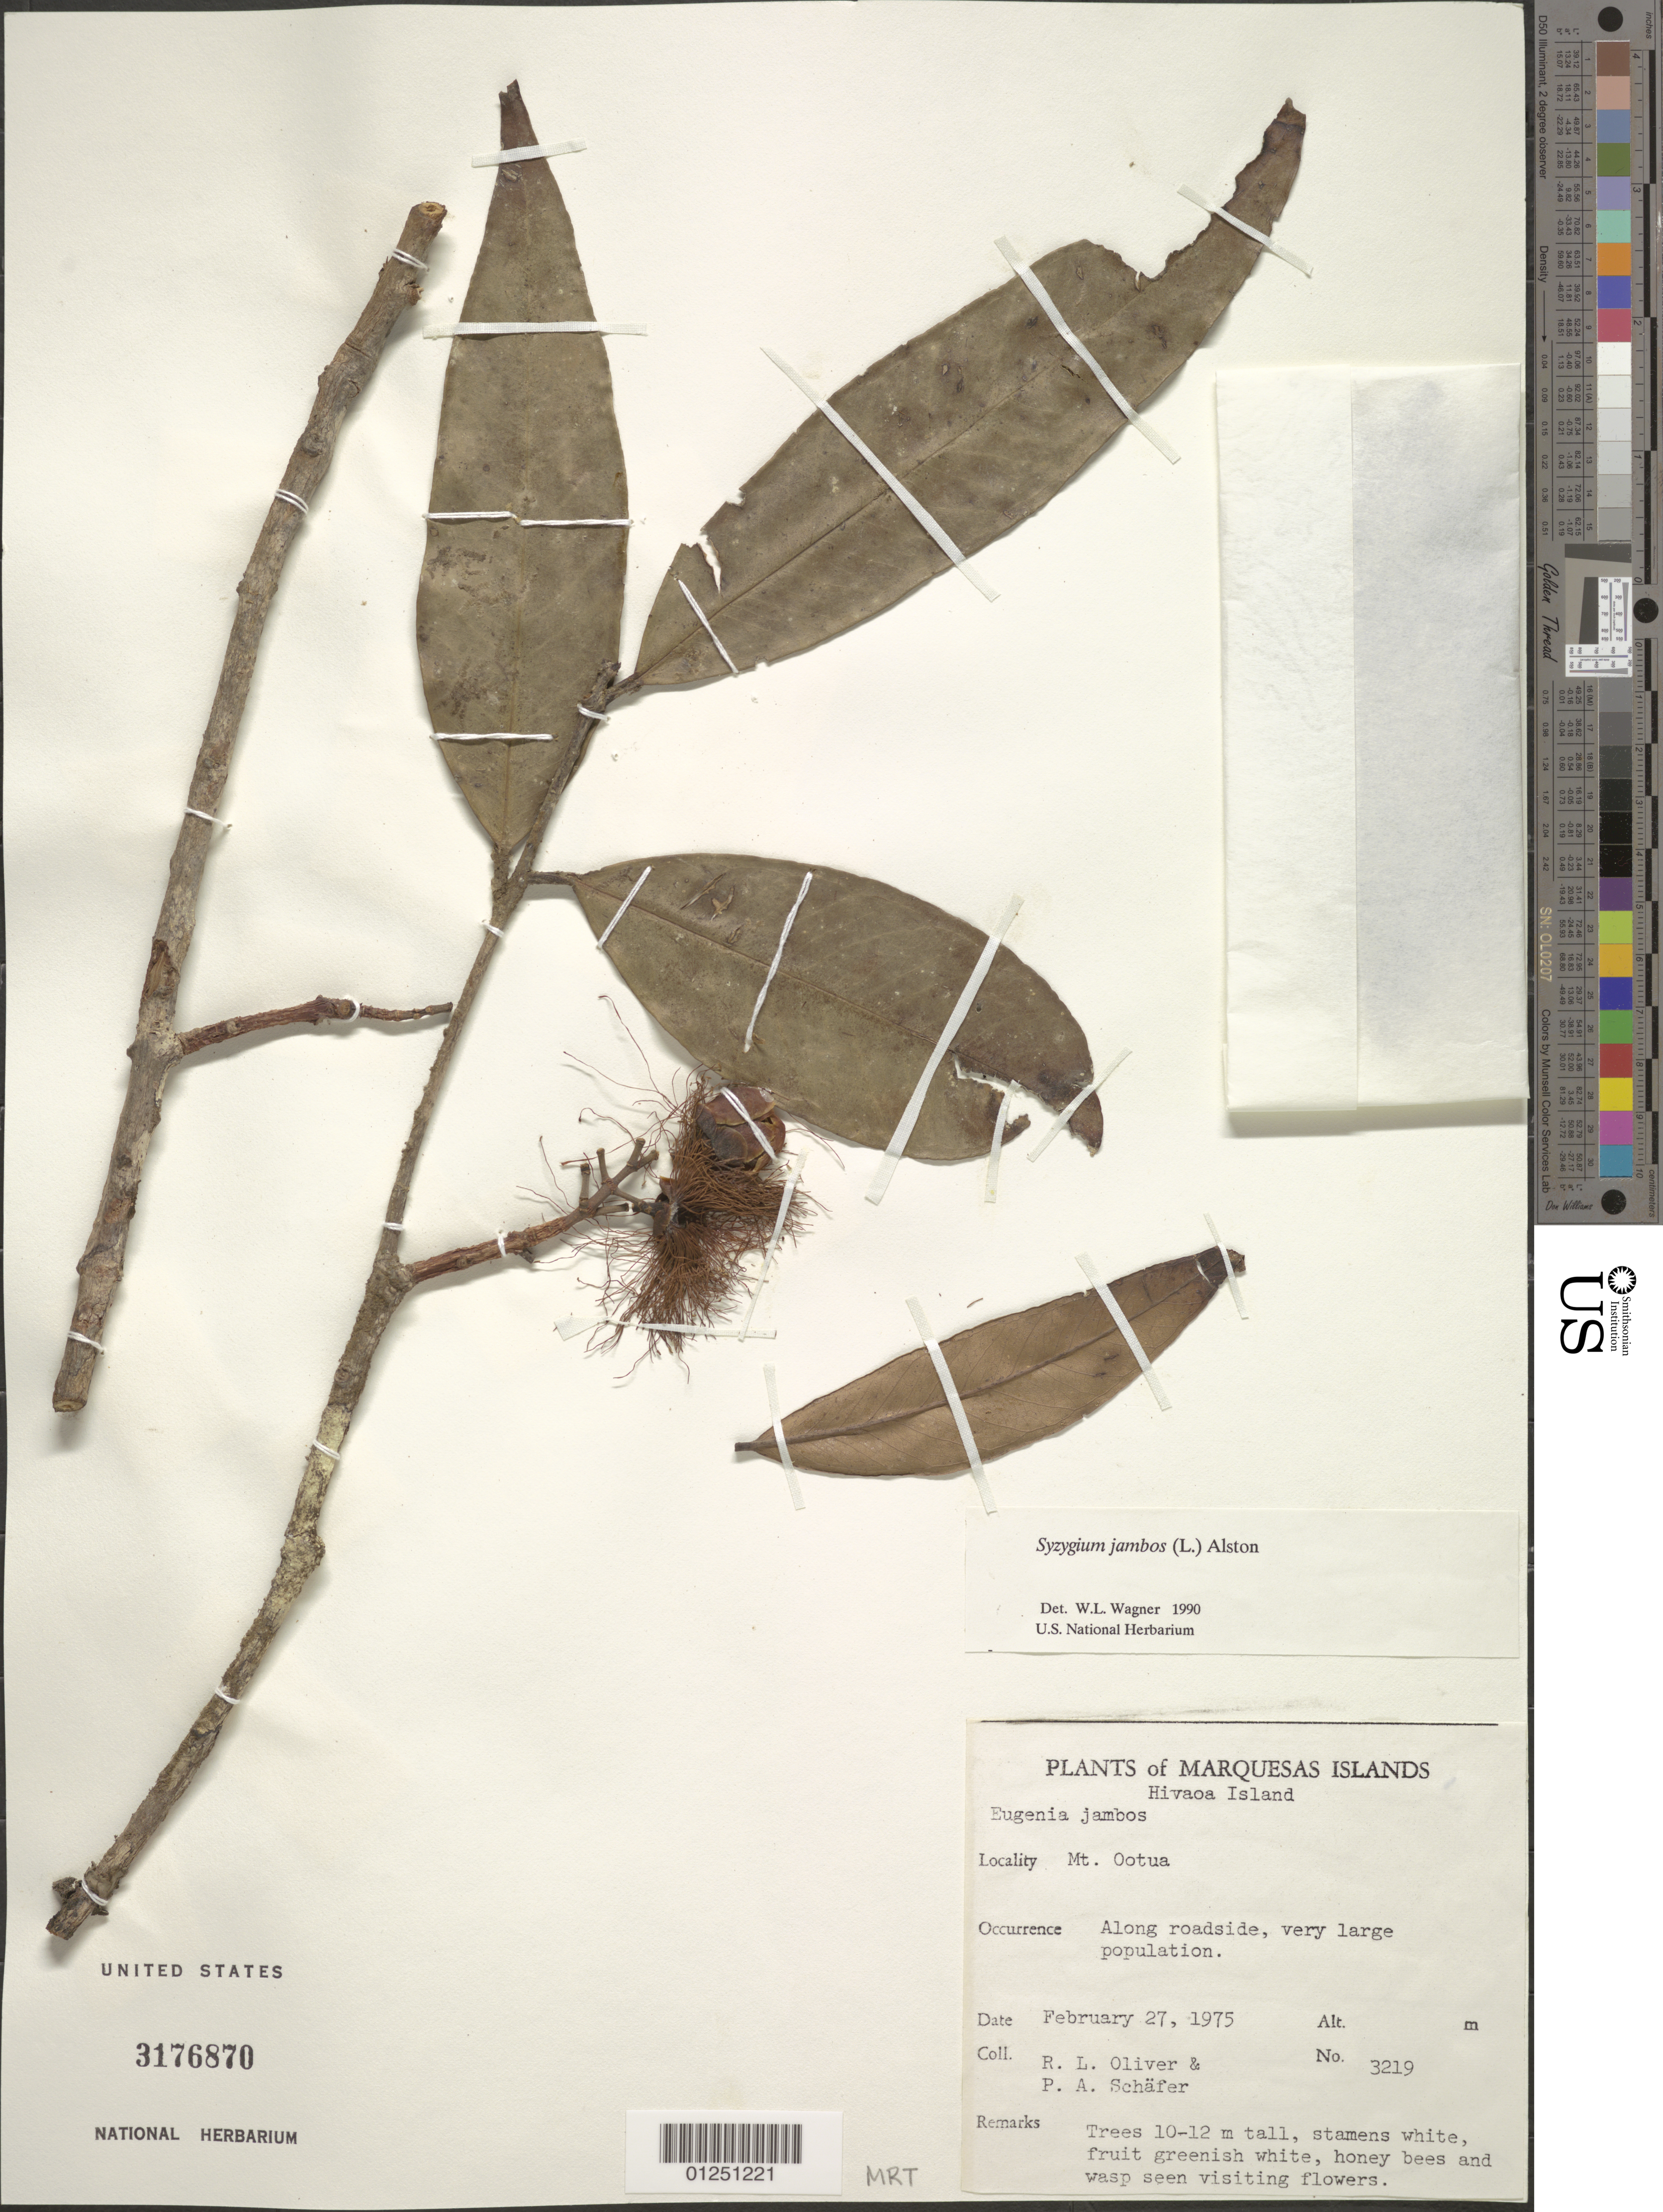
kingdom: Plantae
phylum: Tracheophyta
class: Magnoliopsida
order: Myrtales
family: Myrtaceae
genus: Syzygium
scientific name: Syzygium jambos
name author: (L.) Alston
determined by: Wagner, W. L., (BOT), Smithsonian Institution - National Museum of Natural History (UNITED STATES)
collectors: R. L. Oliver & P. A. Schäfer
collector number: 3219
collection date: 1975-02-27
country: French Polynesia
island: Hiva Oa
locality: Mt. Ootua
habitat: Along roadside, very large population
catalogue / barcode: US 3176870